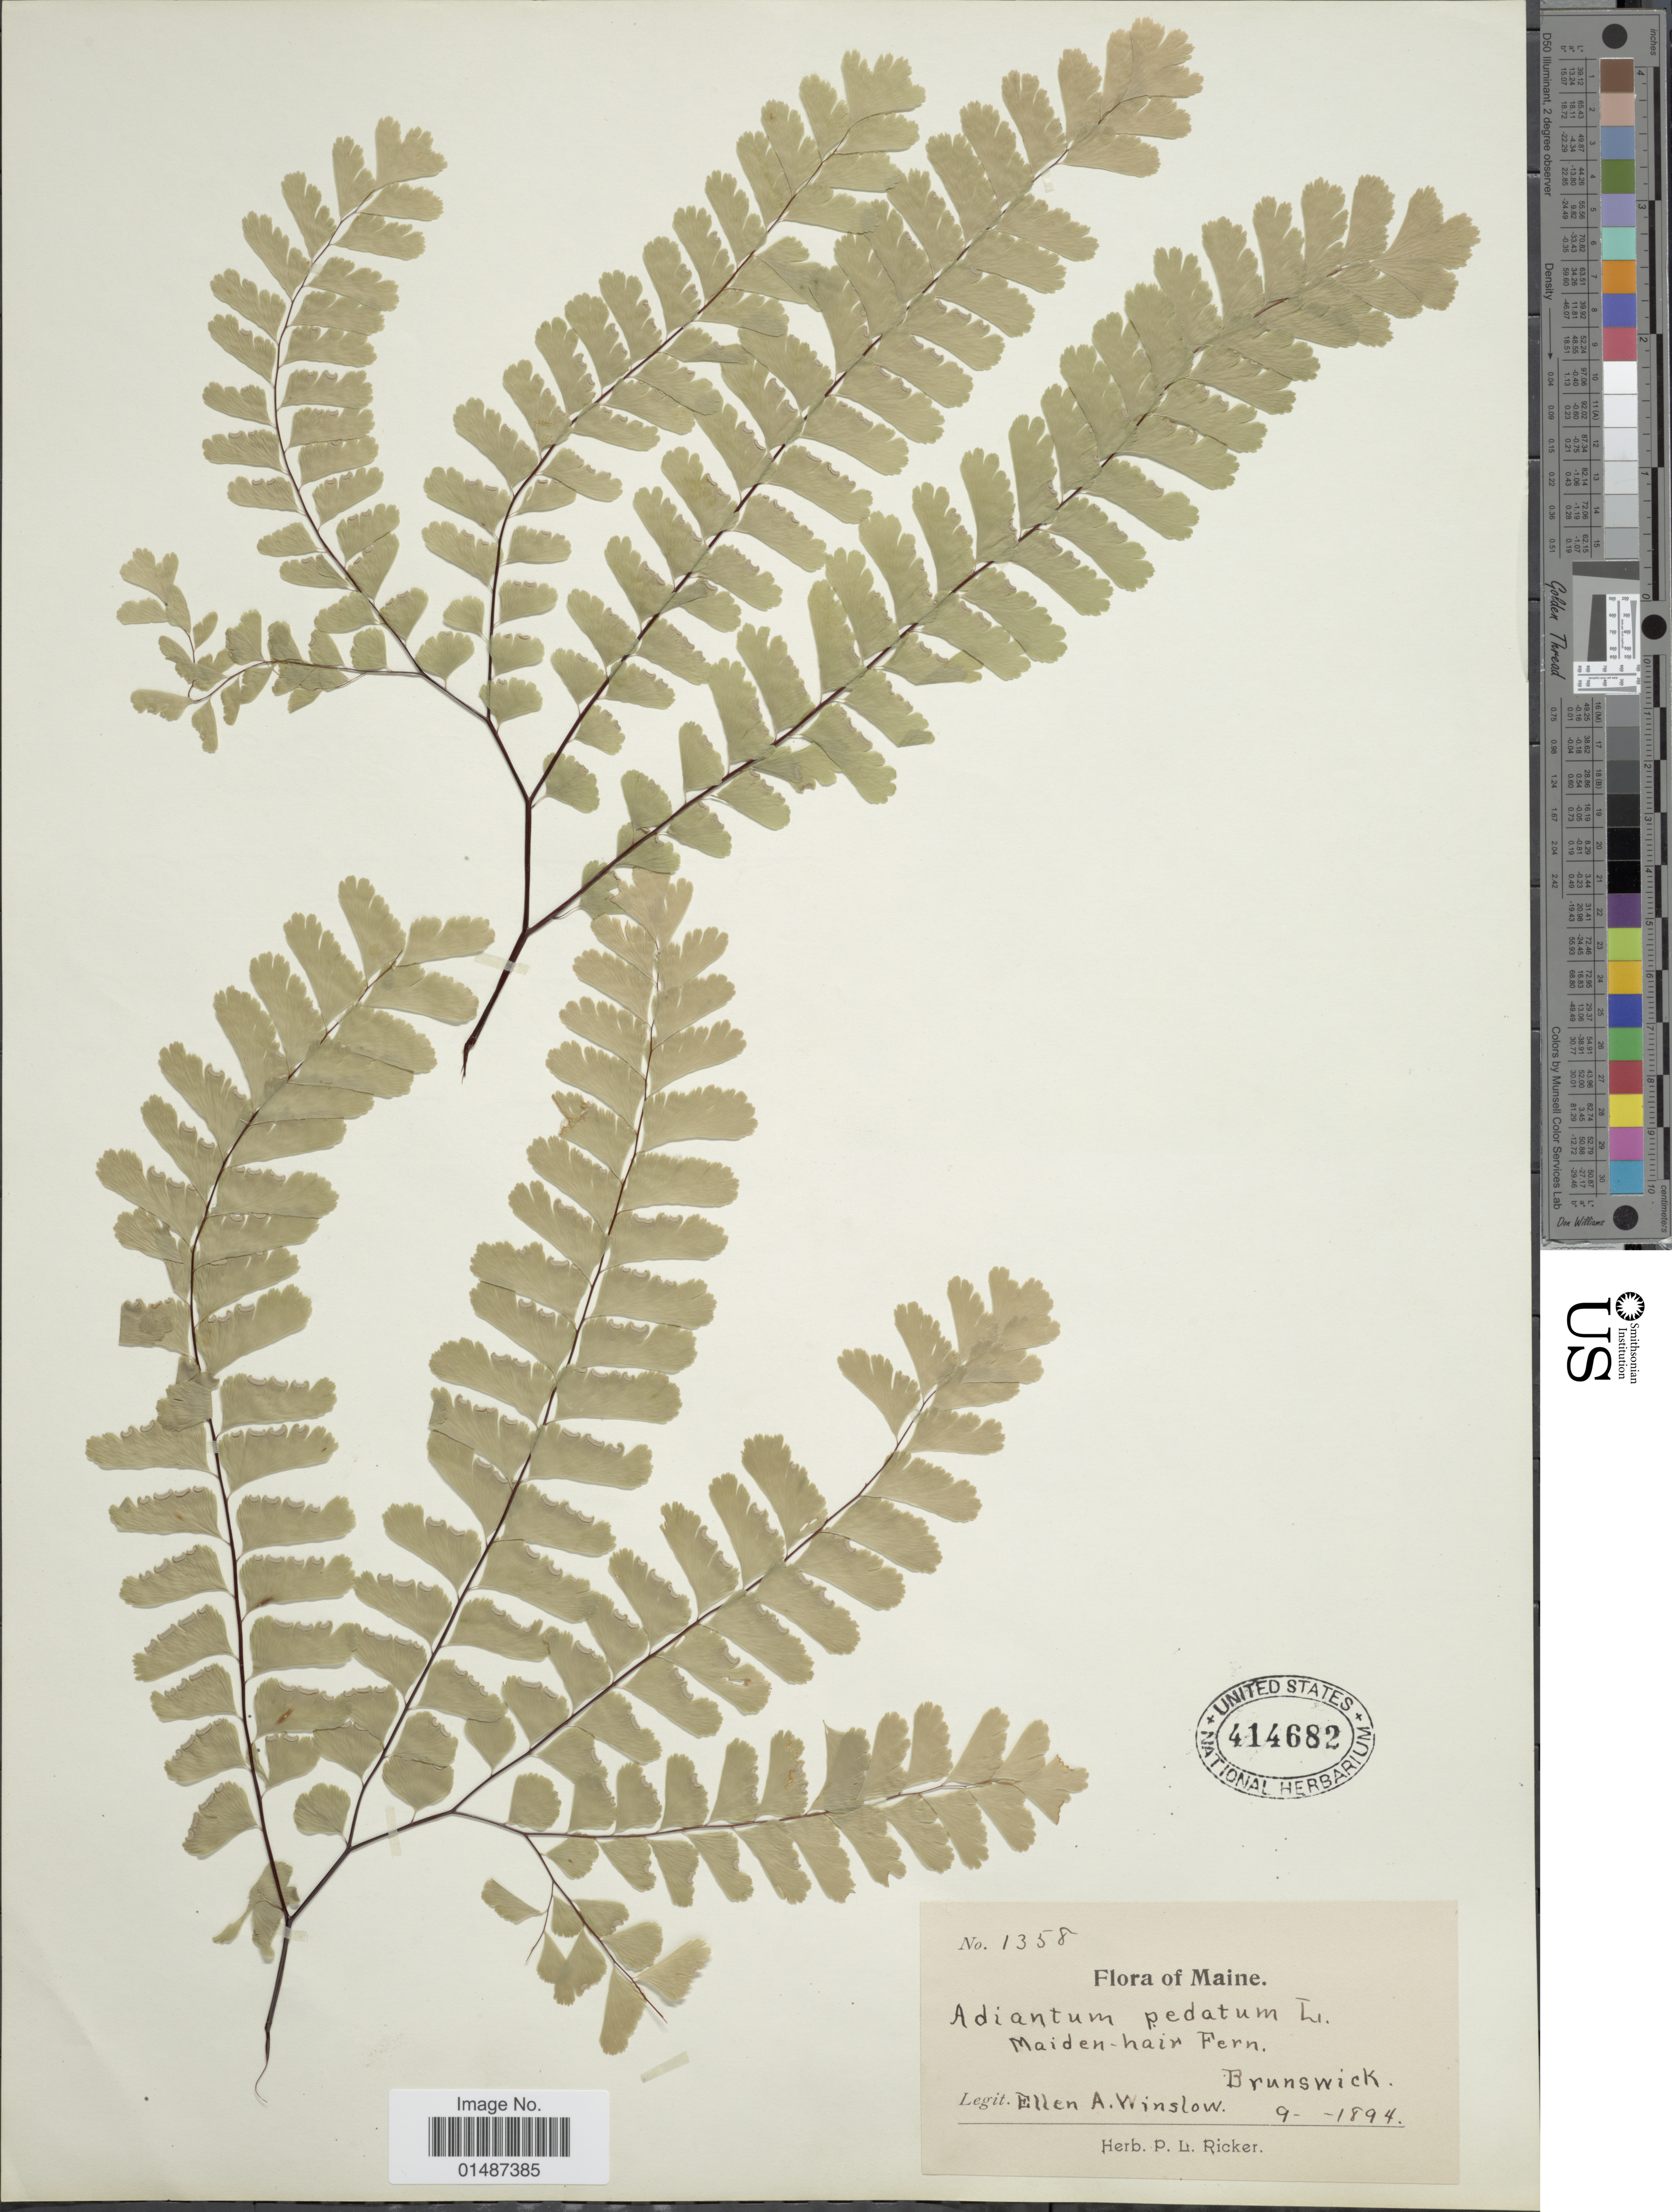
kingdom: Plantae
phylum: Tracheophyta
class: Polypodiopsida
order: Polypodiales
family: Pteridaceae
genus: Adiantum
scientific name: Adiantum pedatum var. pedatum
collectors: E. Winslow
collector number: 1358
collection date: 1894-09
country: United States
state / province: Maine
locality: Brunswick.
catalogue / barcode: US 414682